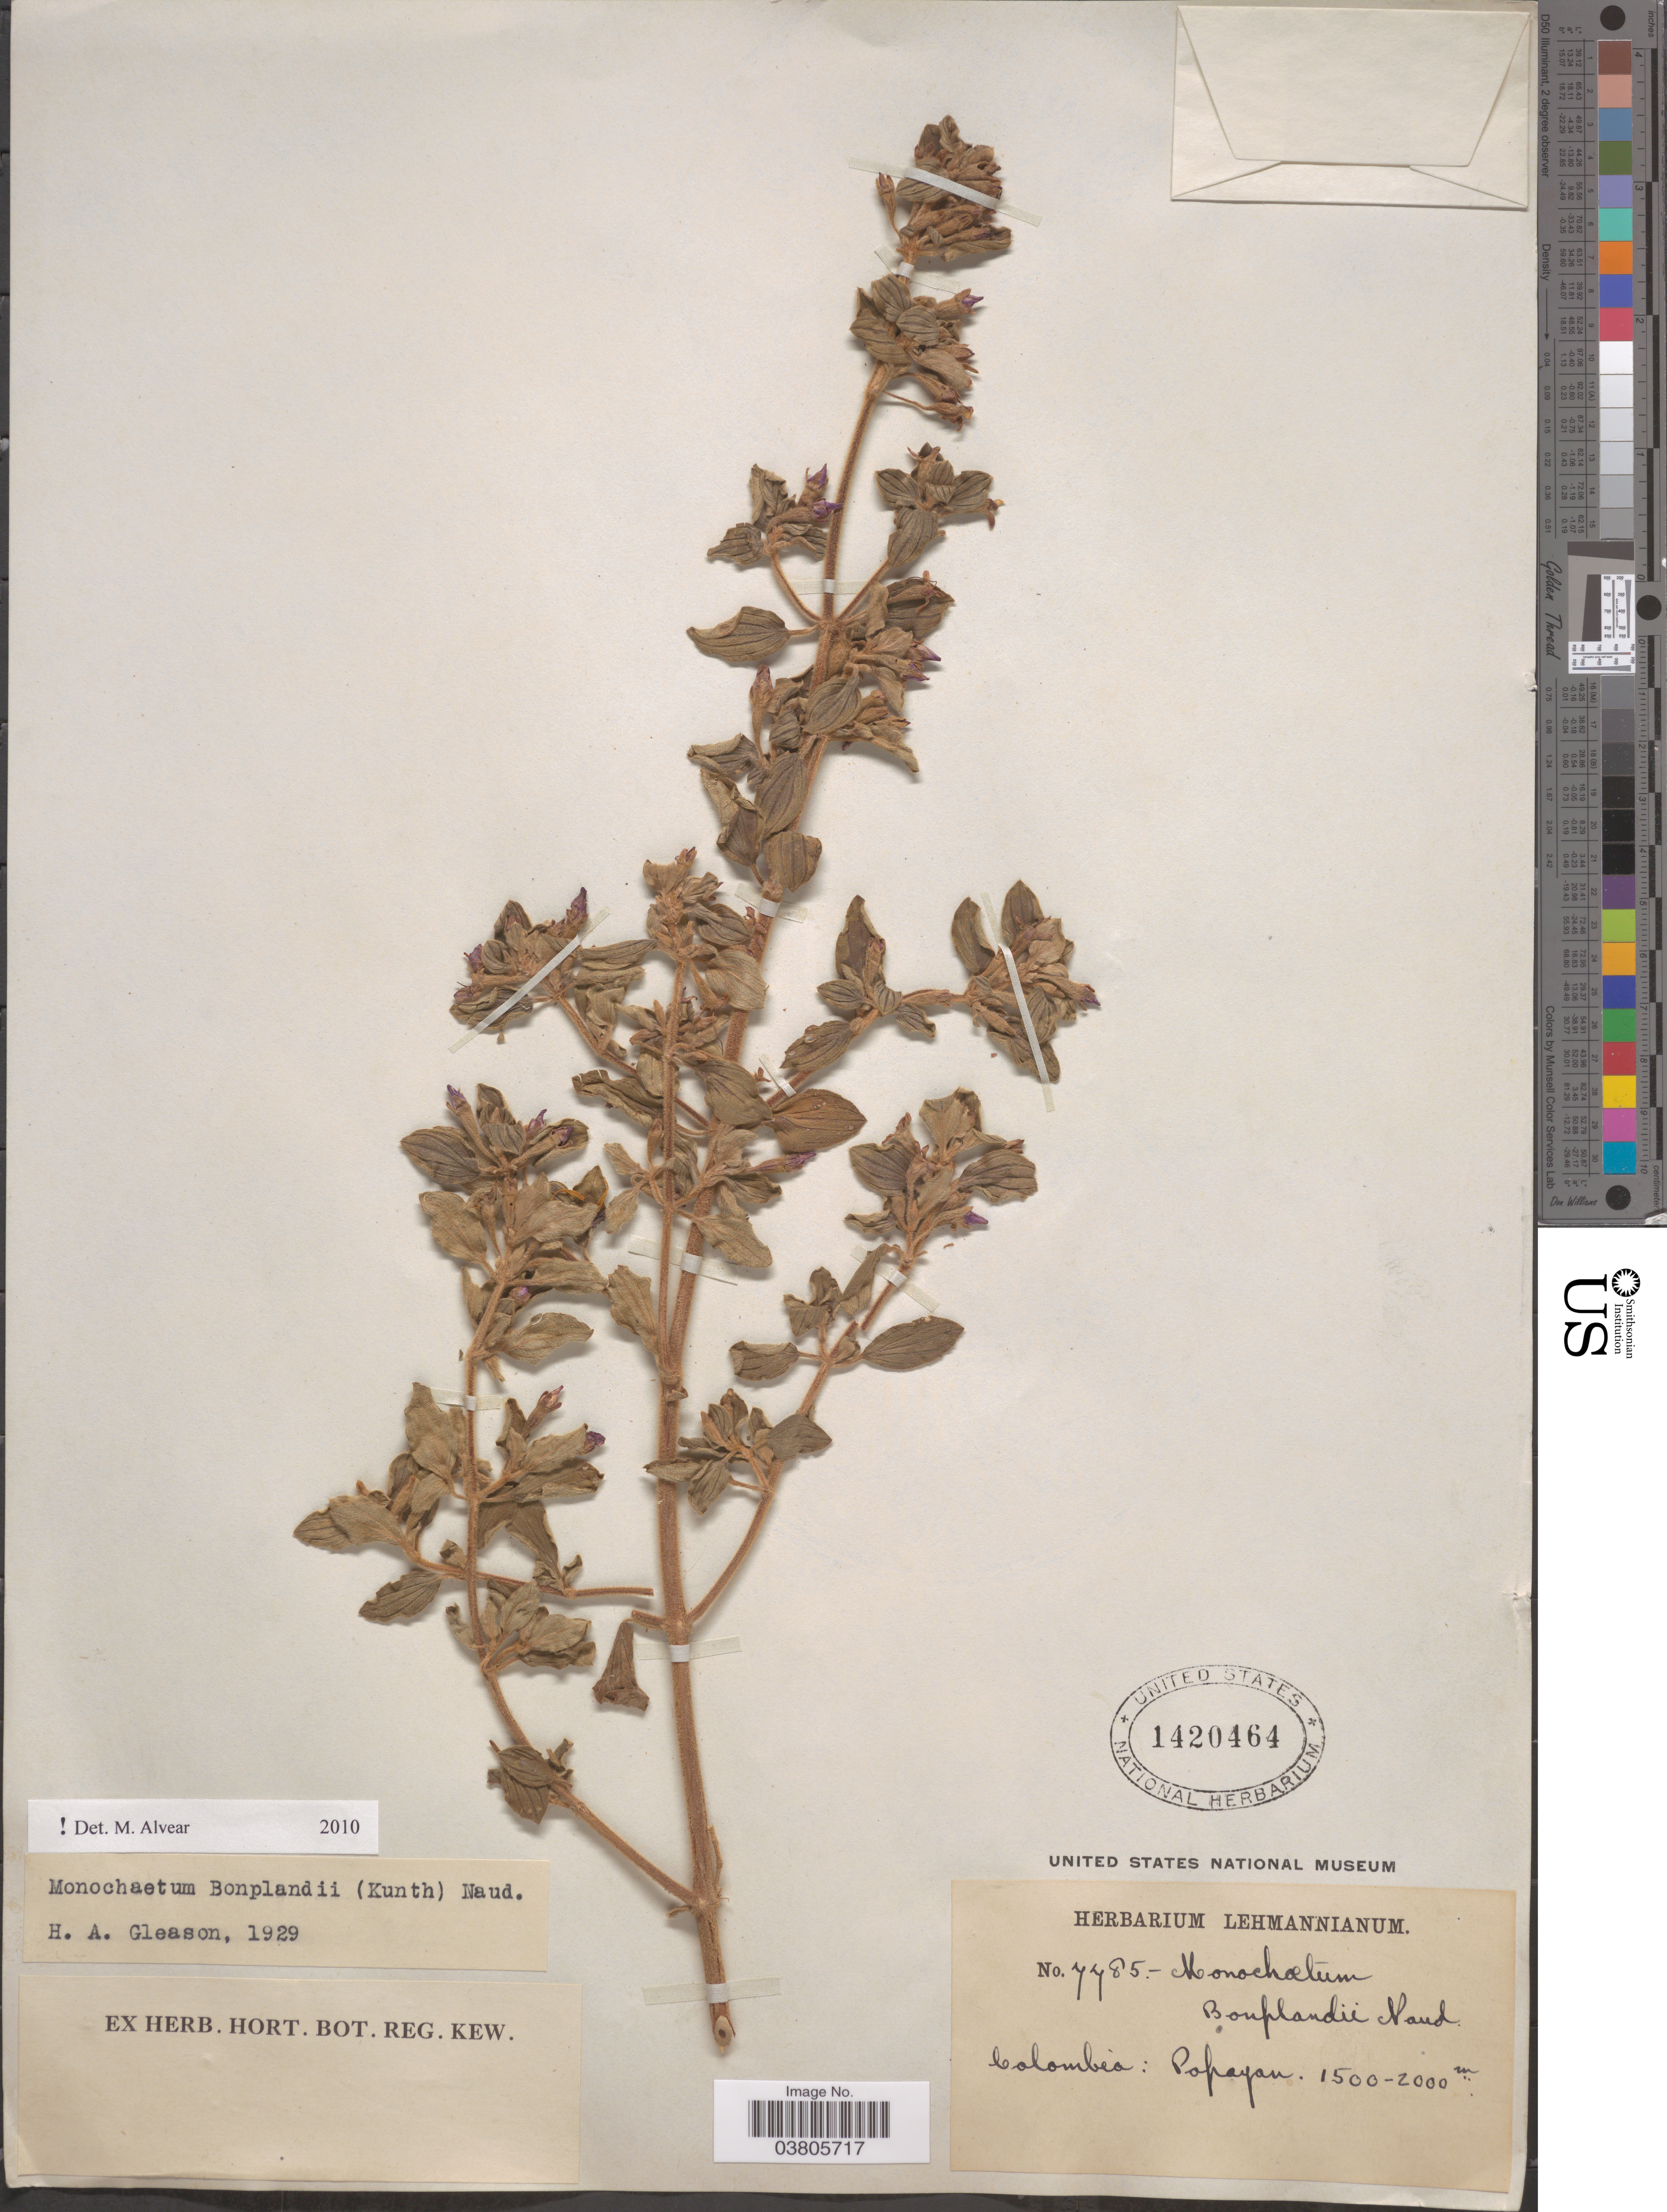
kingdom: Plantae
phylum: Tracheophyta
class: Magnoliopsida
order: Myrtales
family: Melastomataceae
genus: Monochaetum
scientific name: Monochaetum bonplandii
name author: (Kunth) Naudin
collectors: ex herb. Lehmannianum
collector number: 7785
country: Colombia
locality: Popayan.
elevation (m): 1500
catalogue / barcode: US 1420464